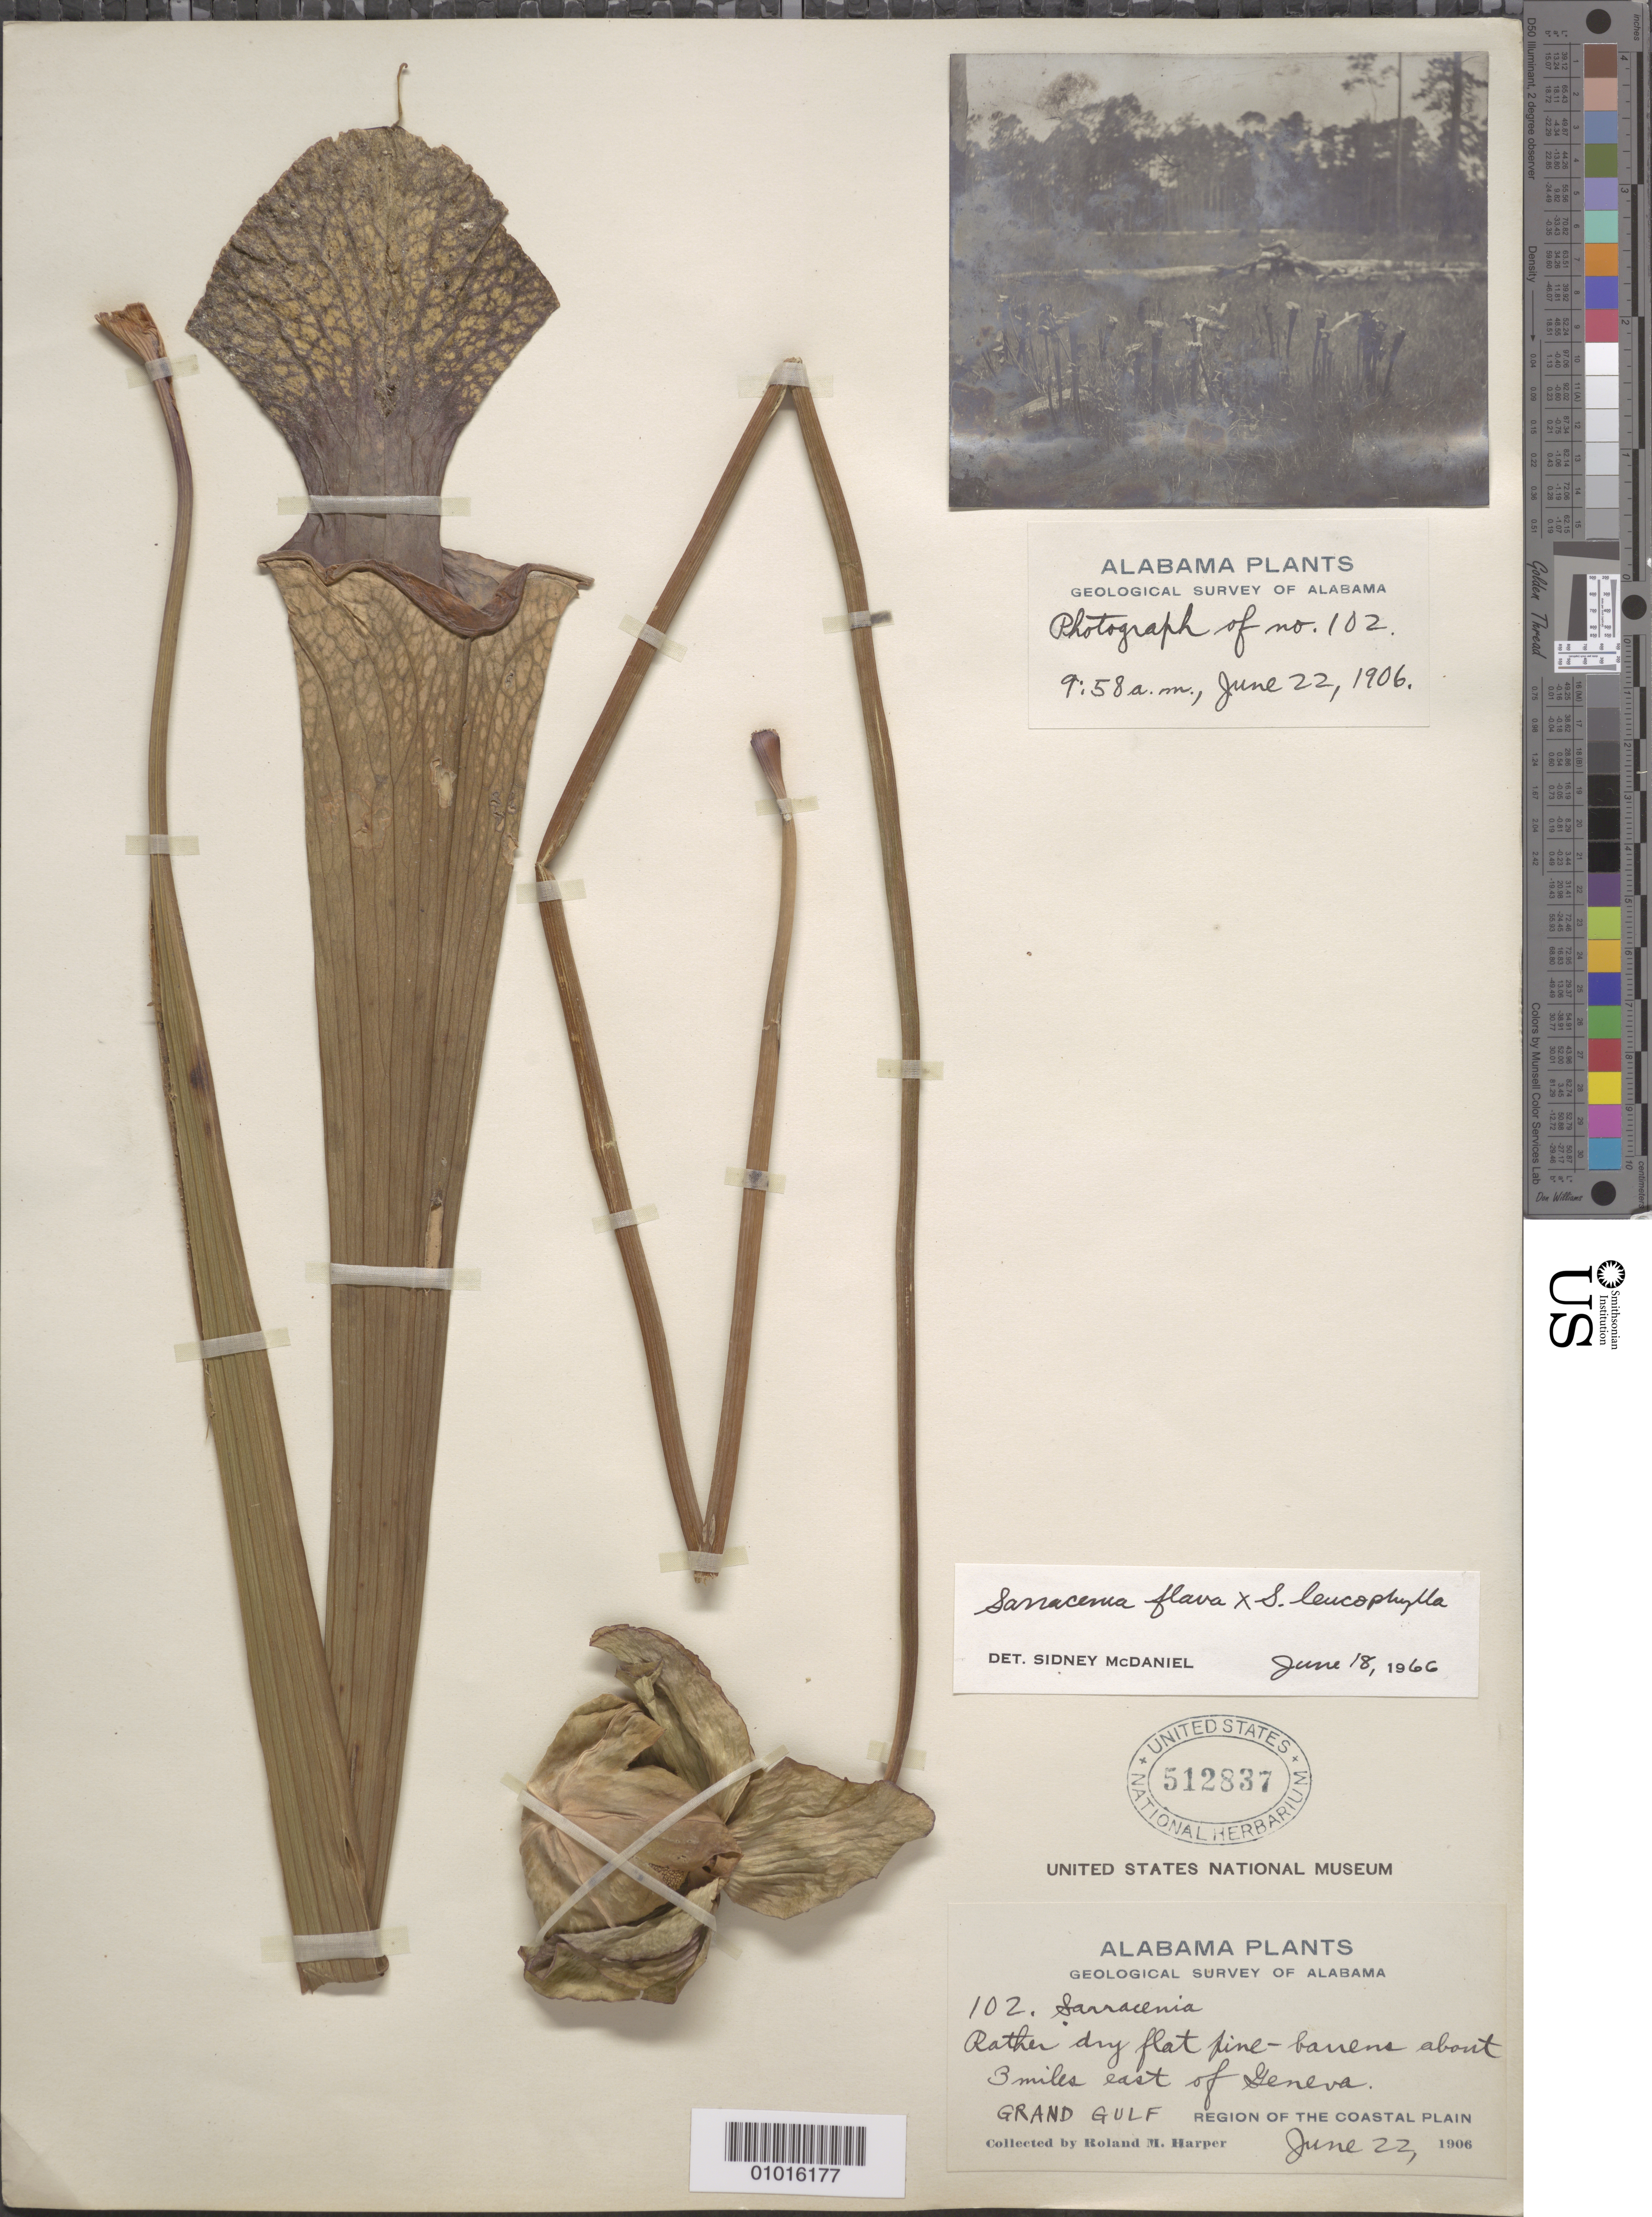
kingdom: Plantae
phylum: Tracheophyta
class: Magnoliopsida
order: Ericales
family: Sarraceniaceae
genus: Sarracenia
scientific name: Sarracenia flava x S. leucophylla Raf.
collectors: R. M. Harper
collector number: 102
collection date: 1906-06-22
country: United States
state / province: Alabama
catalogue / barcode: US 512837